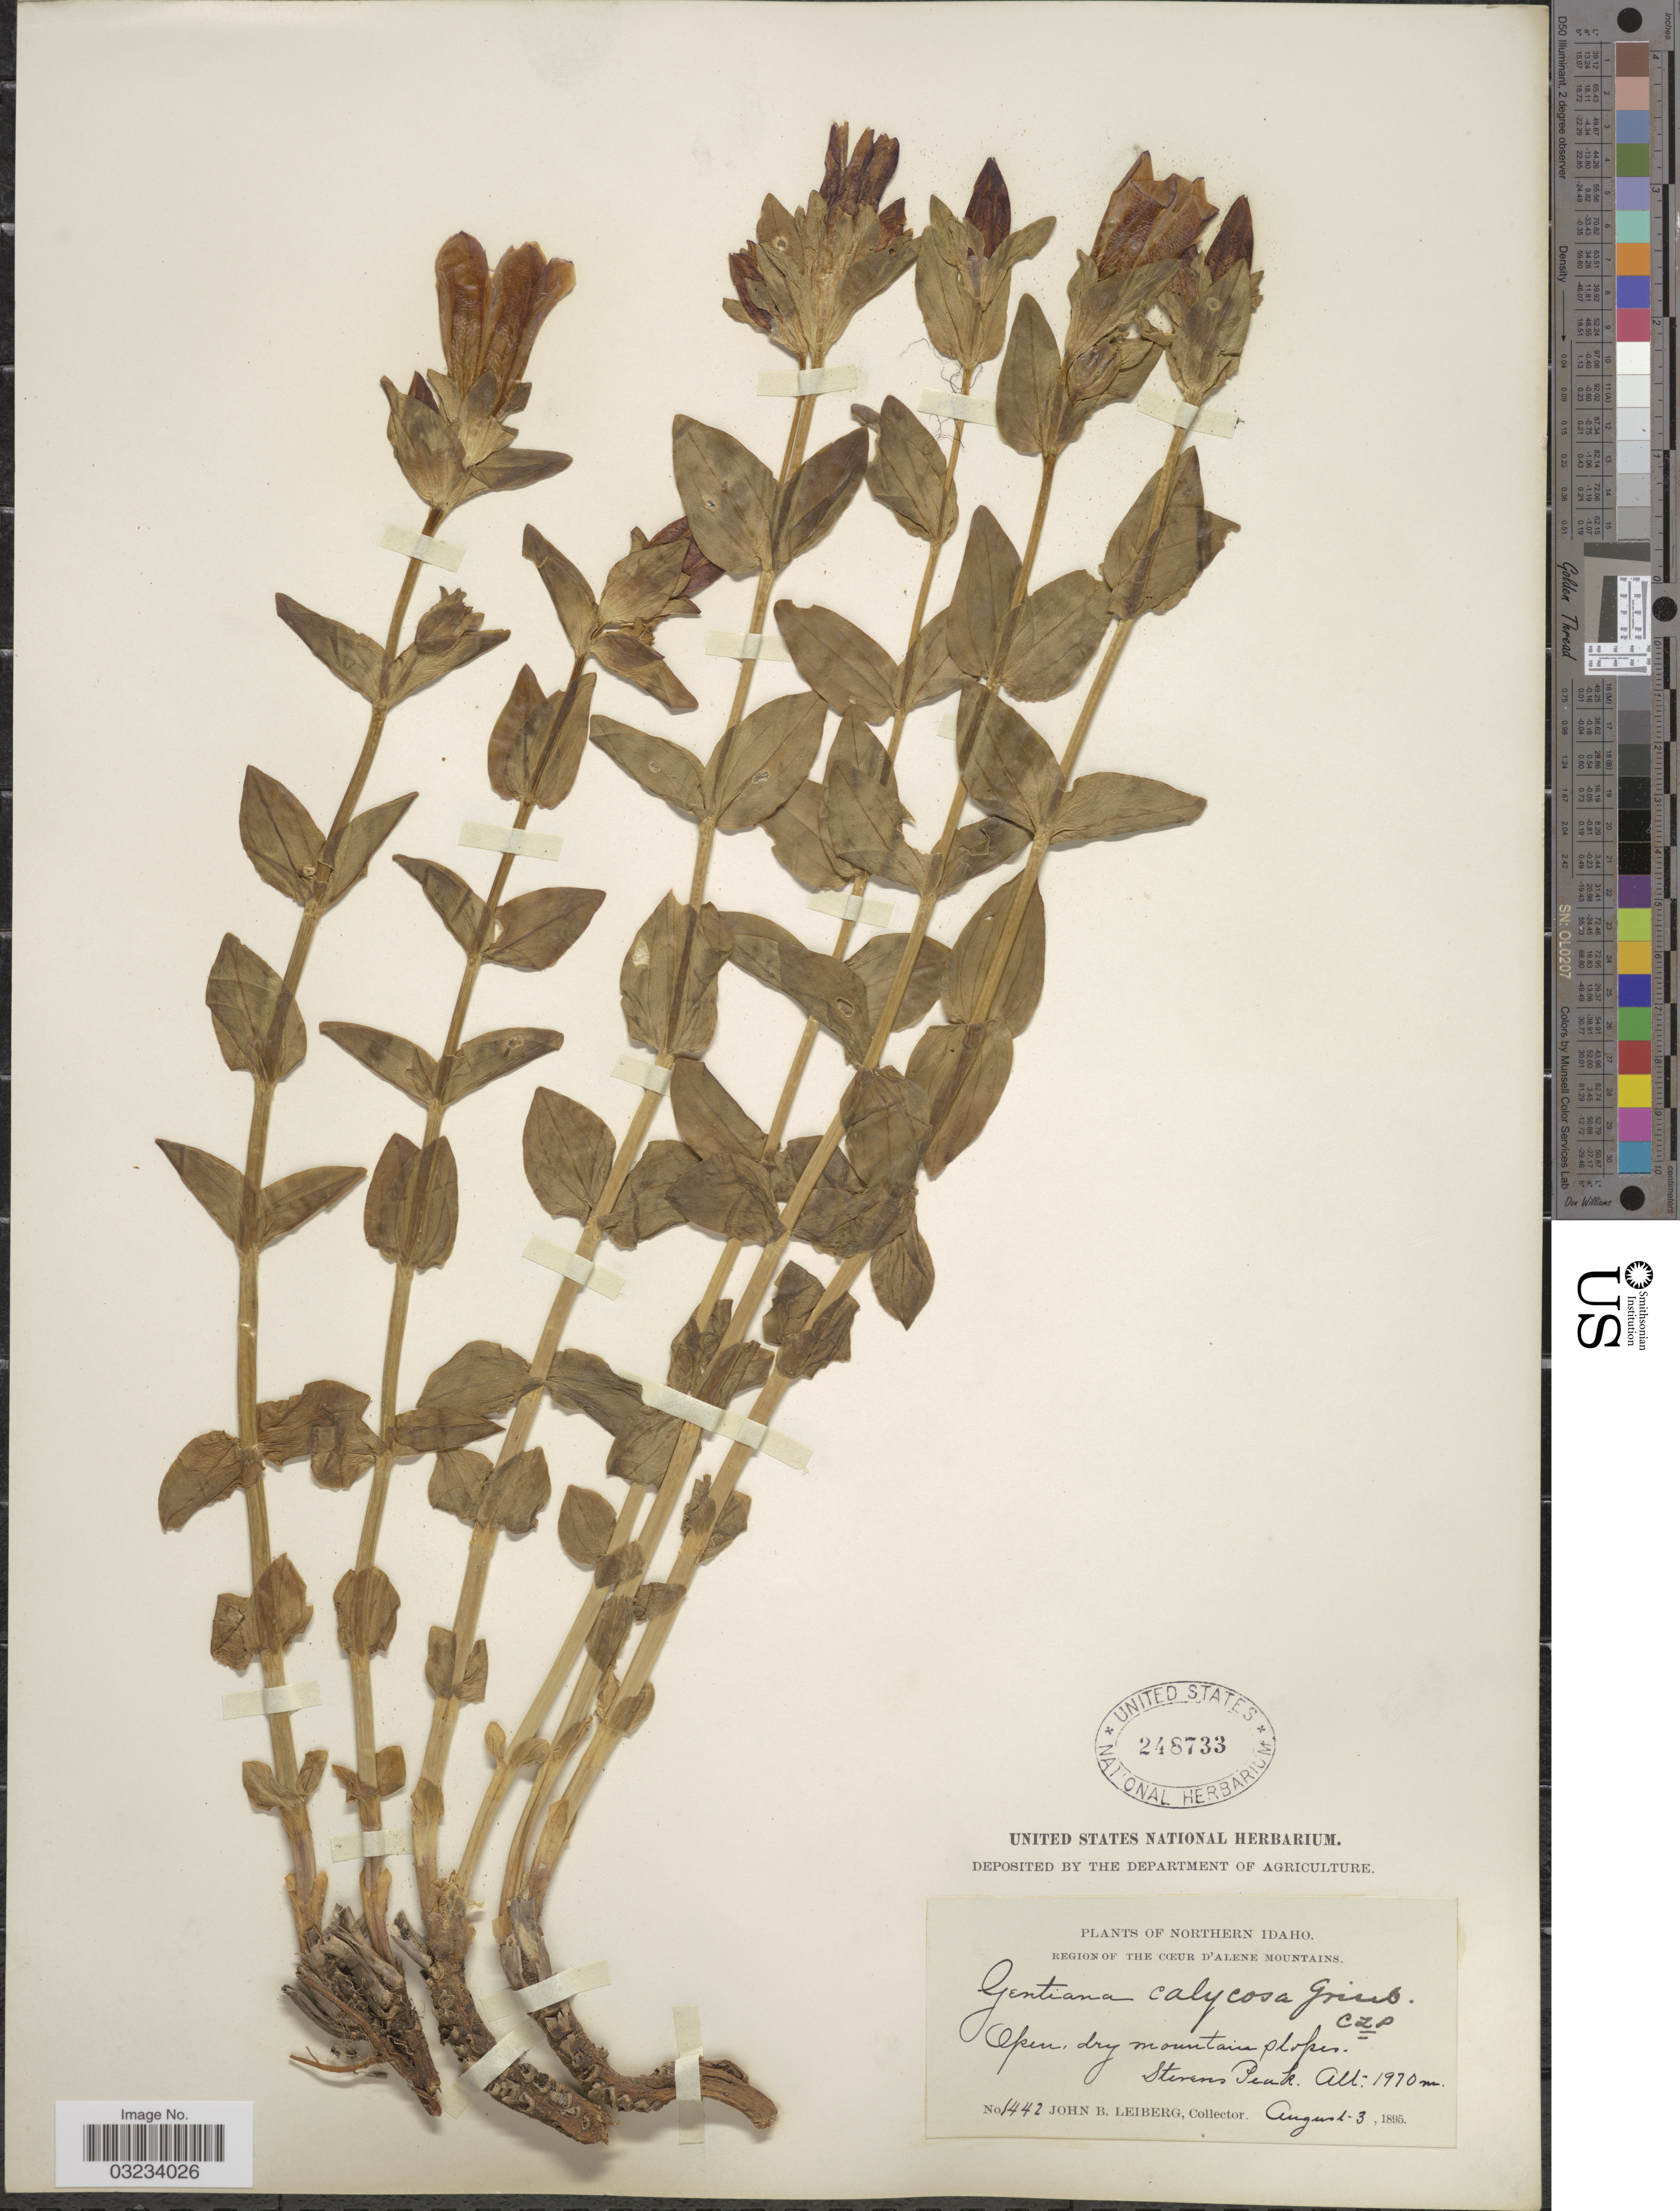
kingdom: Plantae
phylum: Tracheophyta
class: Magnoliopsida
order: Gentianales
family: Gentianaceae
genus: Gentiana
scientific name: Gentiana calycosa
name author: Griseb.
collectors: J. B. Leiberg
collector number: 1442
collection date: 1895-08-03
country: United States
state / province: Idaho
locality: Northern Idaho, Region of the Coeur D'Alene Mountains, Stevens Peak.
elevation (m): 1970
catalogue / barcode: US 248733